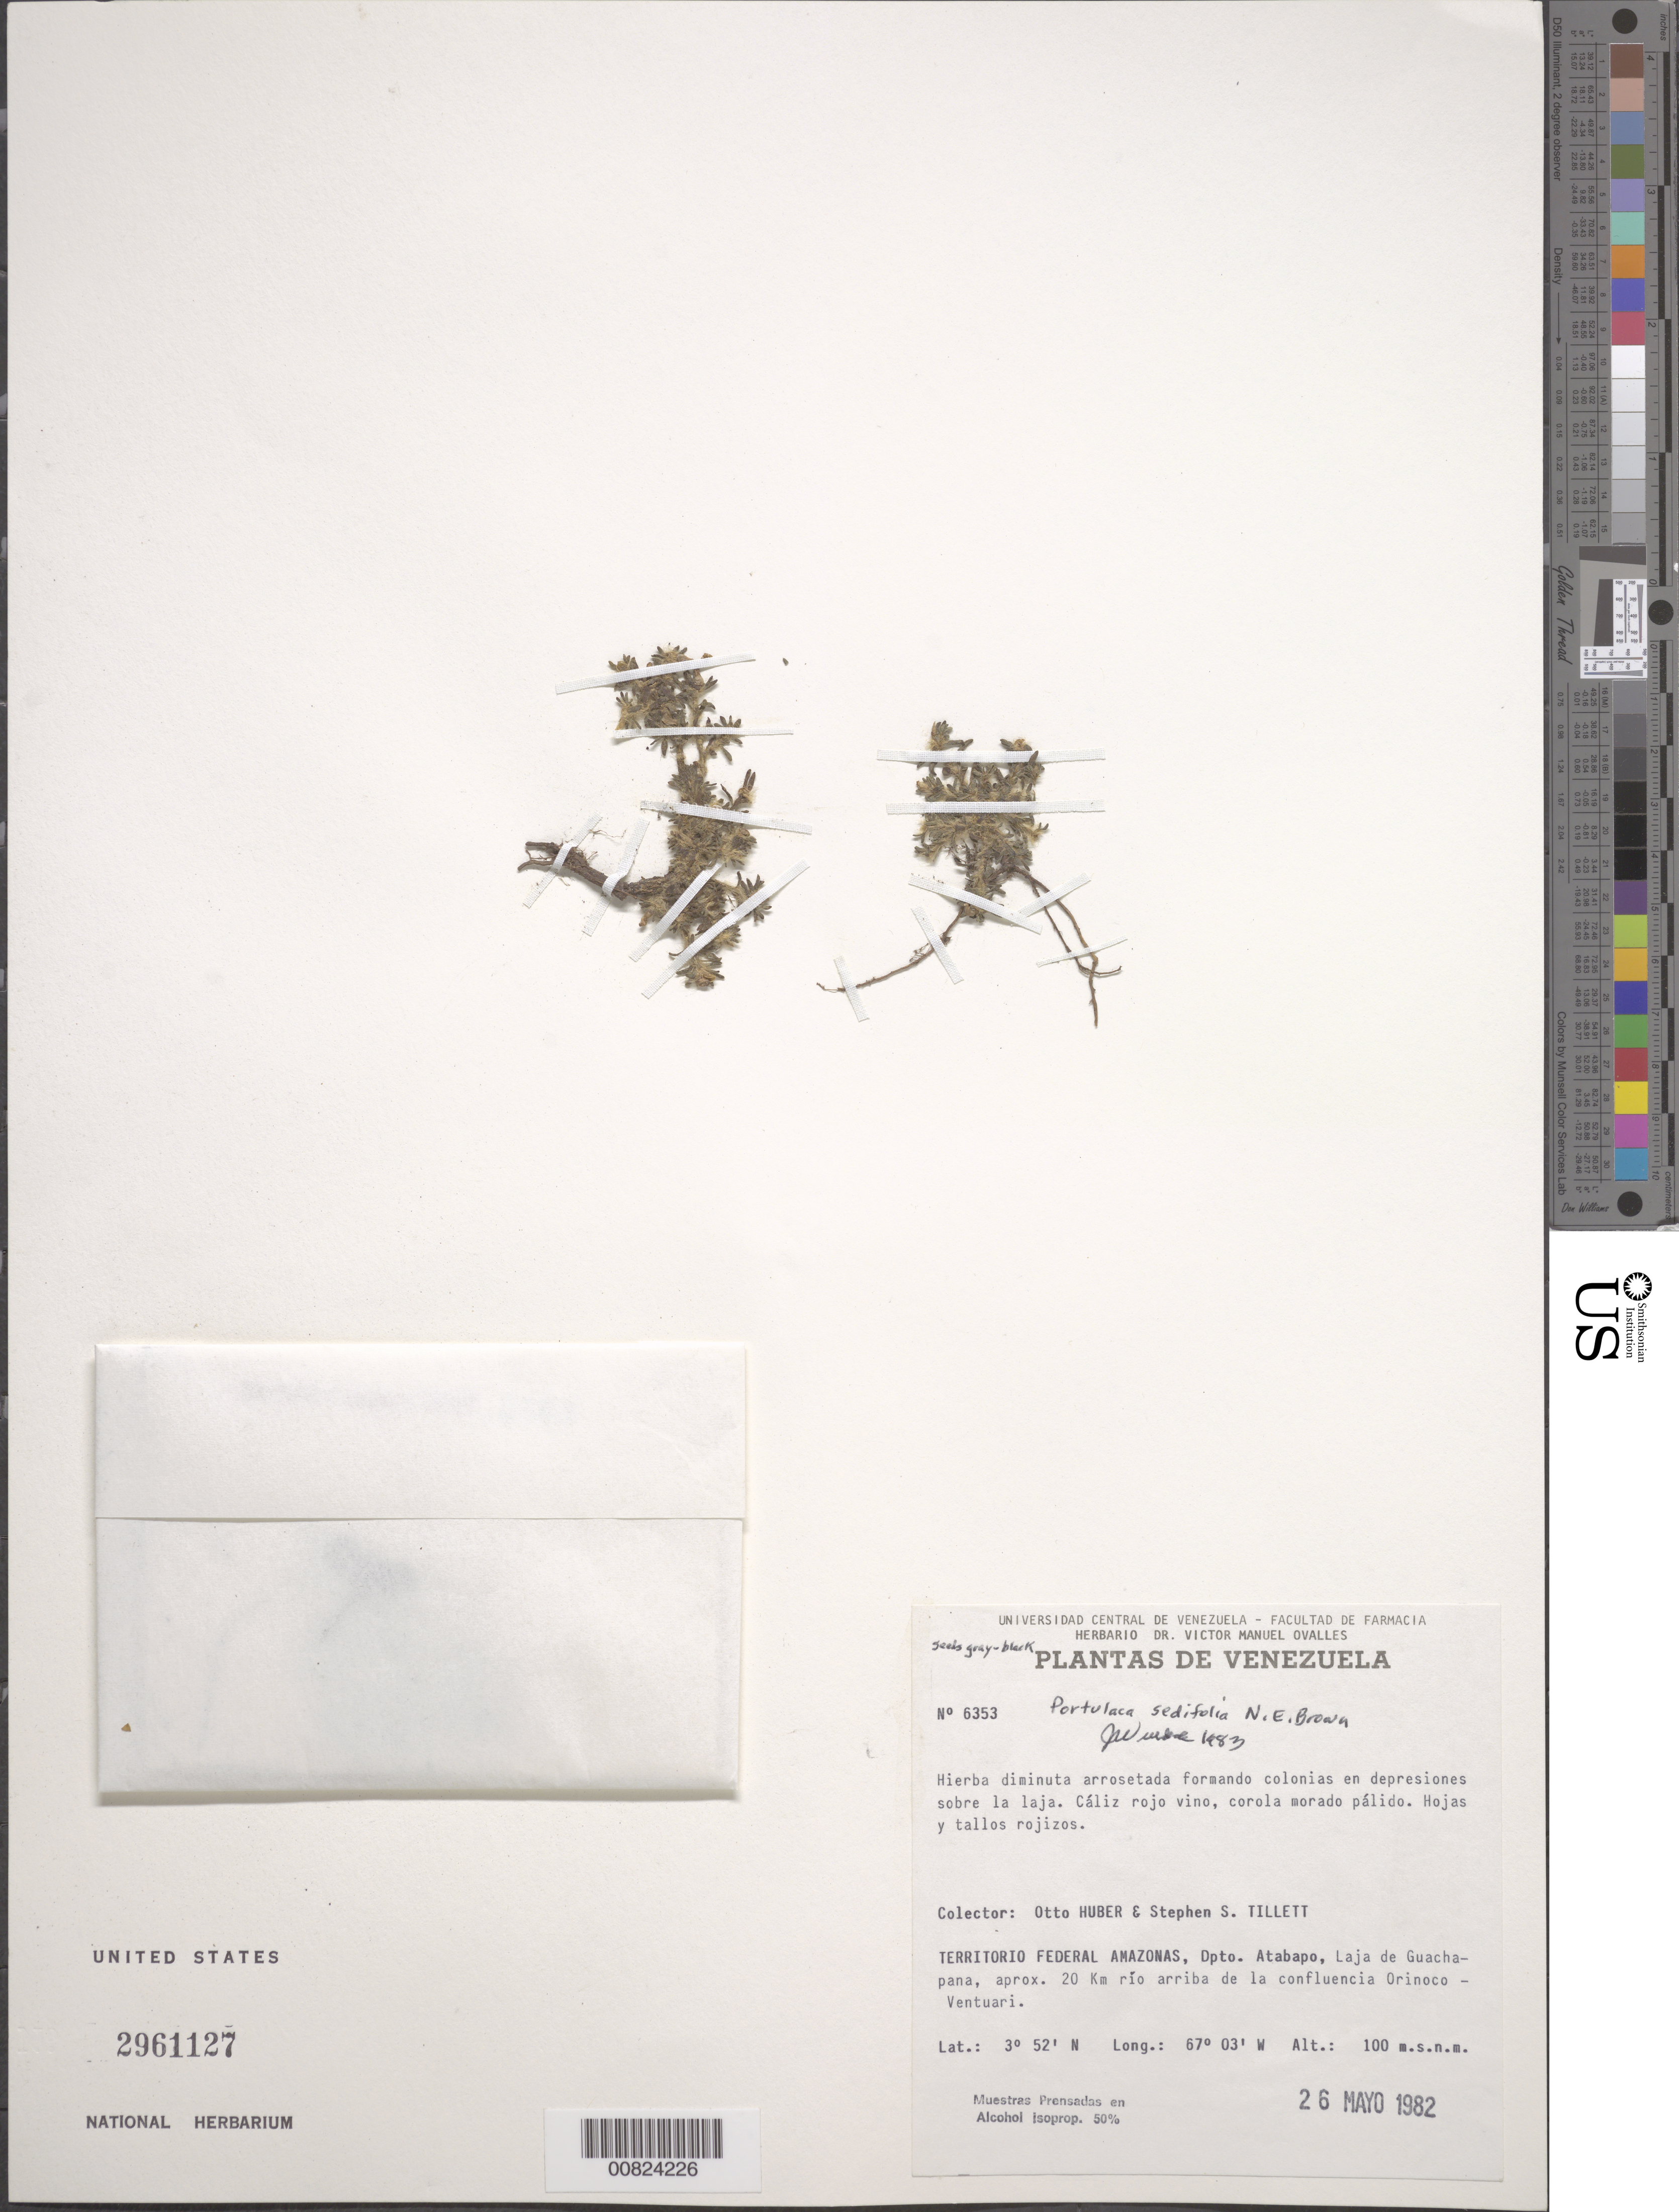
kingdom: Plantae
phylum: Tracheophyta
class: Magnoliopsida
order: Caryophyllales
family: Portulacaceae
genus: Portulaca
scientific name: Portulaca sedifolia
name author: N.E. Br.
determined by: Wurdack, John J., (US), US (UNITED STATES)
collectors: O. Huber & S. S. Tillett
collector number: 6353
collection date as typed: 26-May-82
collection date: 1982-05-26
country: Venezuela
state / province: Amazonas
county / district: Atabapo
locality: Guachapana, aprox. 20 km de la confluencia Orinoco-Ventuari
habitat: Depresiones sobre la laja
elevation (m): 100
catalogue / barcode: US 2961127